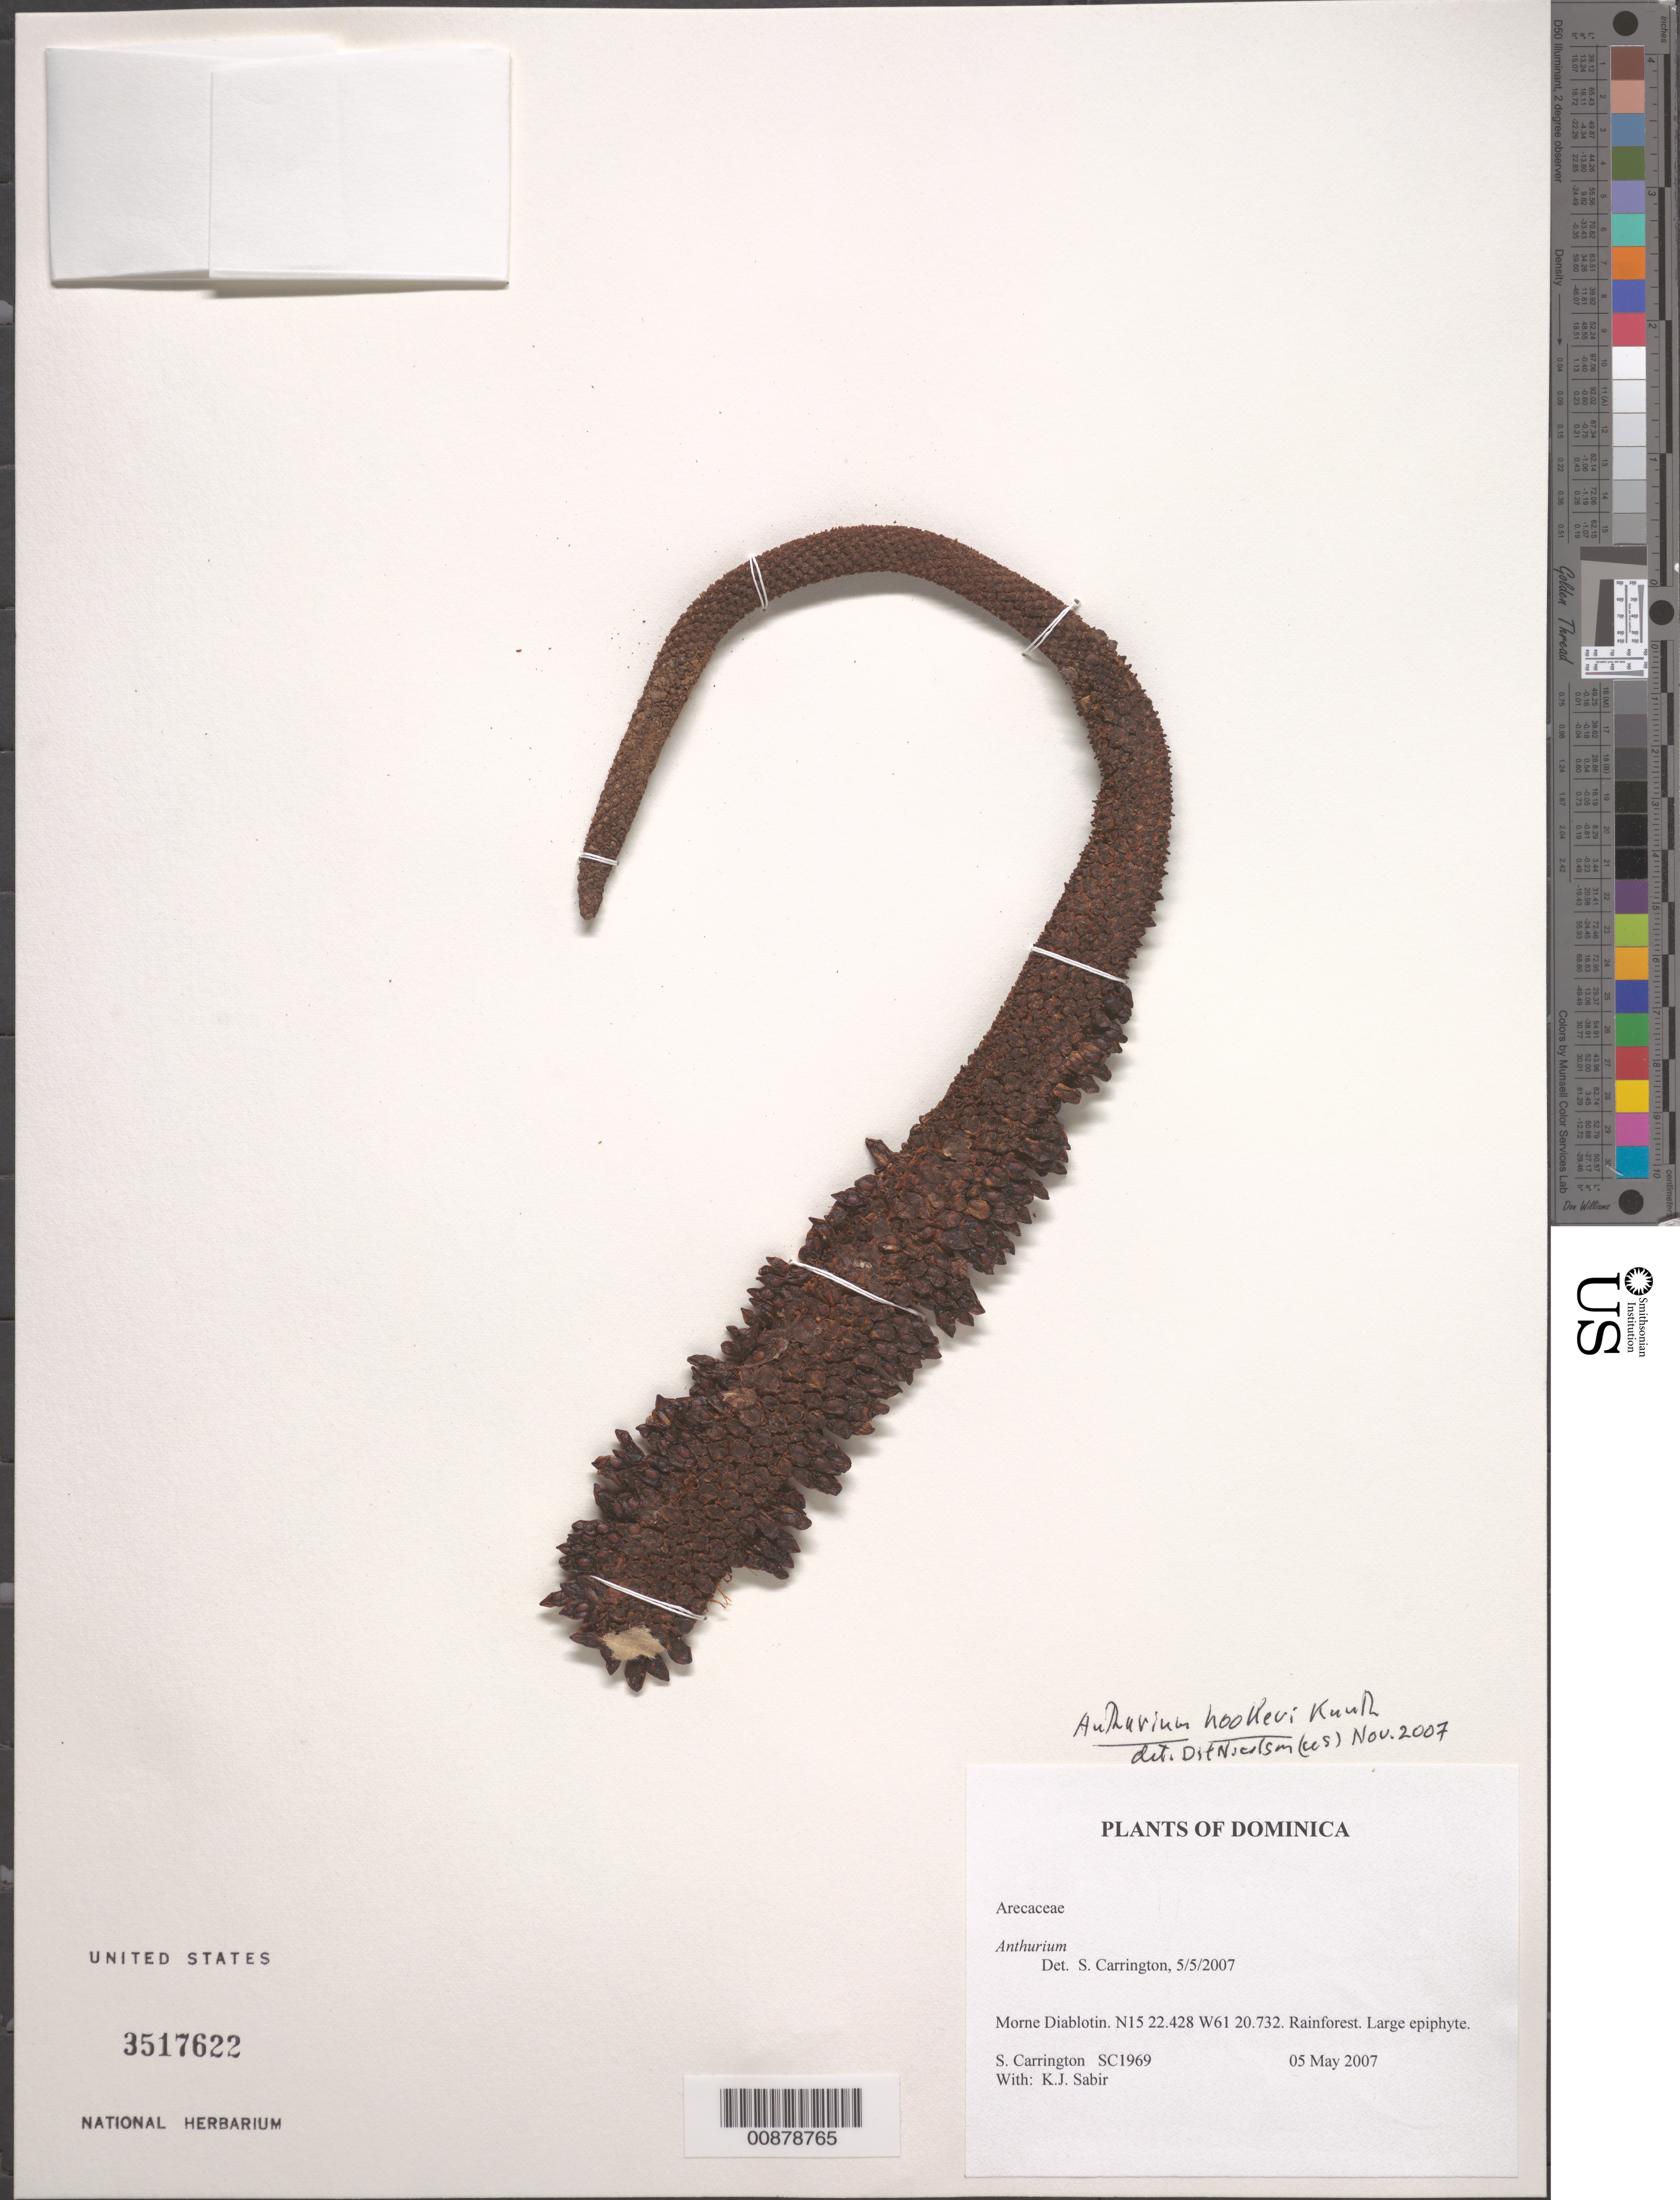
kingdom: Plantae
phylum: Tracheophyta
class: Liliopsida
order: Alismatales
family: Araceae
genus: Anthurium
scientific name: Anthurium hookeri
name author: Kunth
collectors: C. M. S. Carrington & K. Sabir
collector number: SC 1969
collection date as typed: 05 May 2007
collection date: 2007-05-05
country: Dominica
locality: Morne Diablotin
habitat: Rainforest.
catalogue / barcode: US 3517622